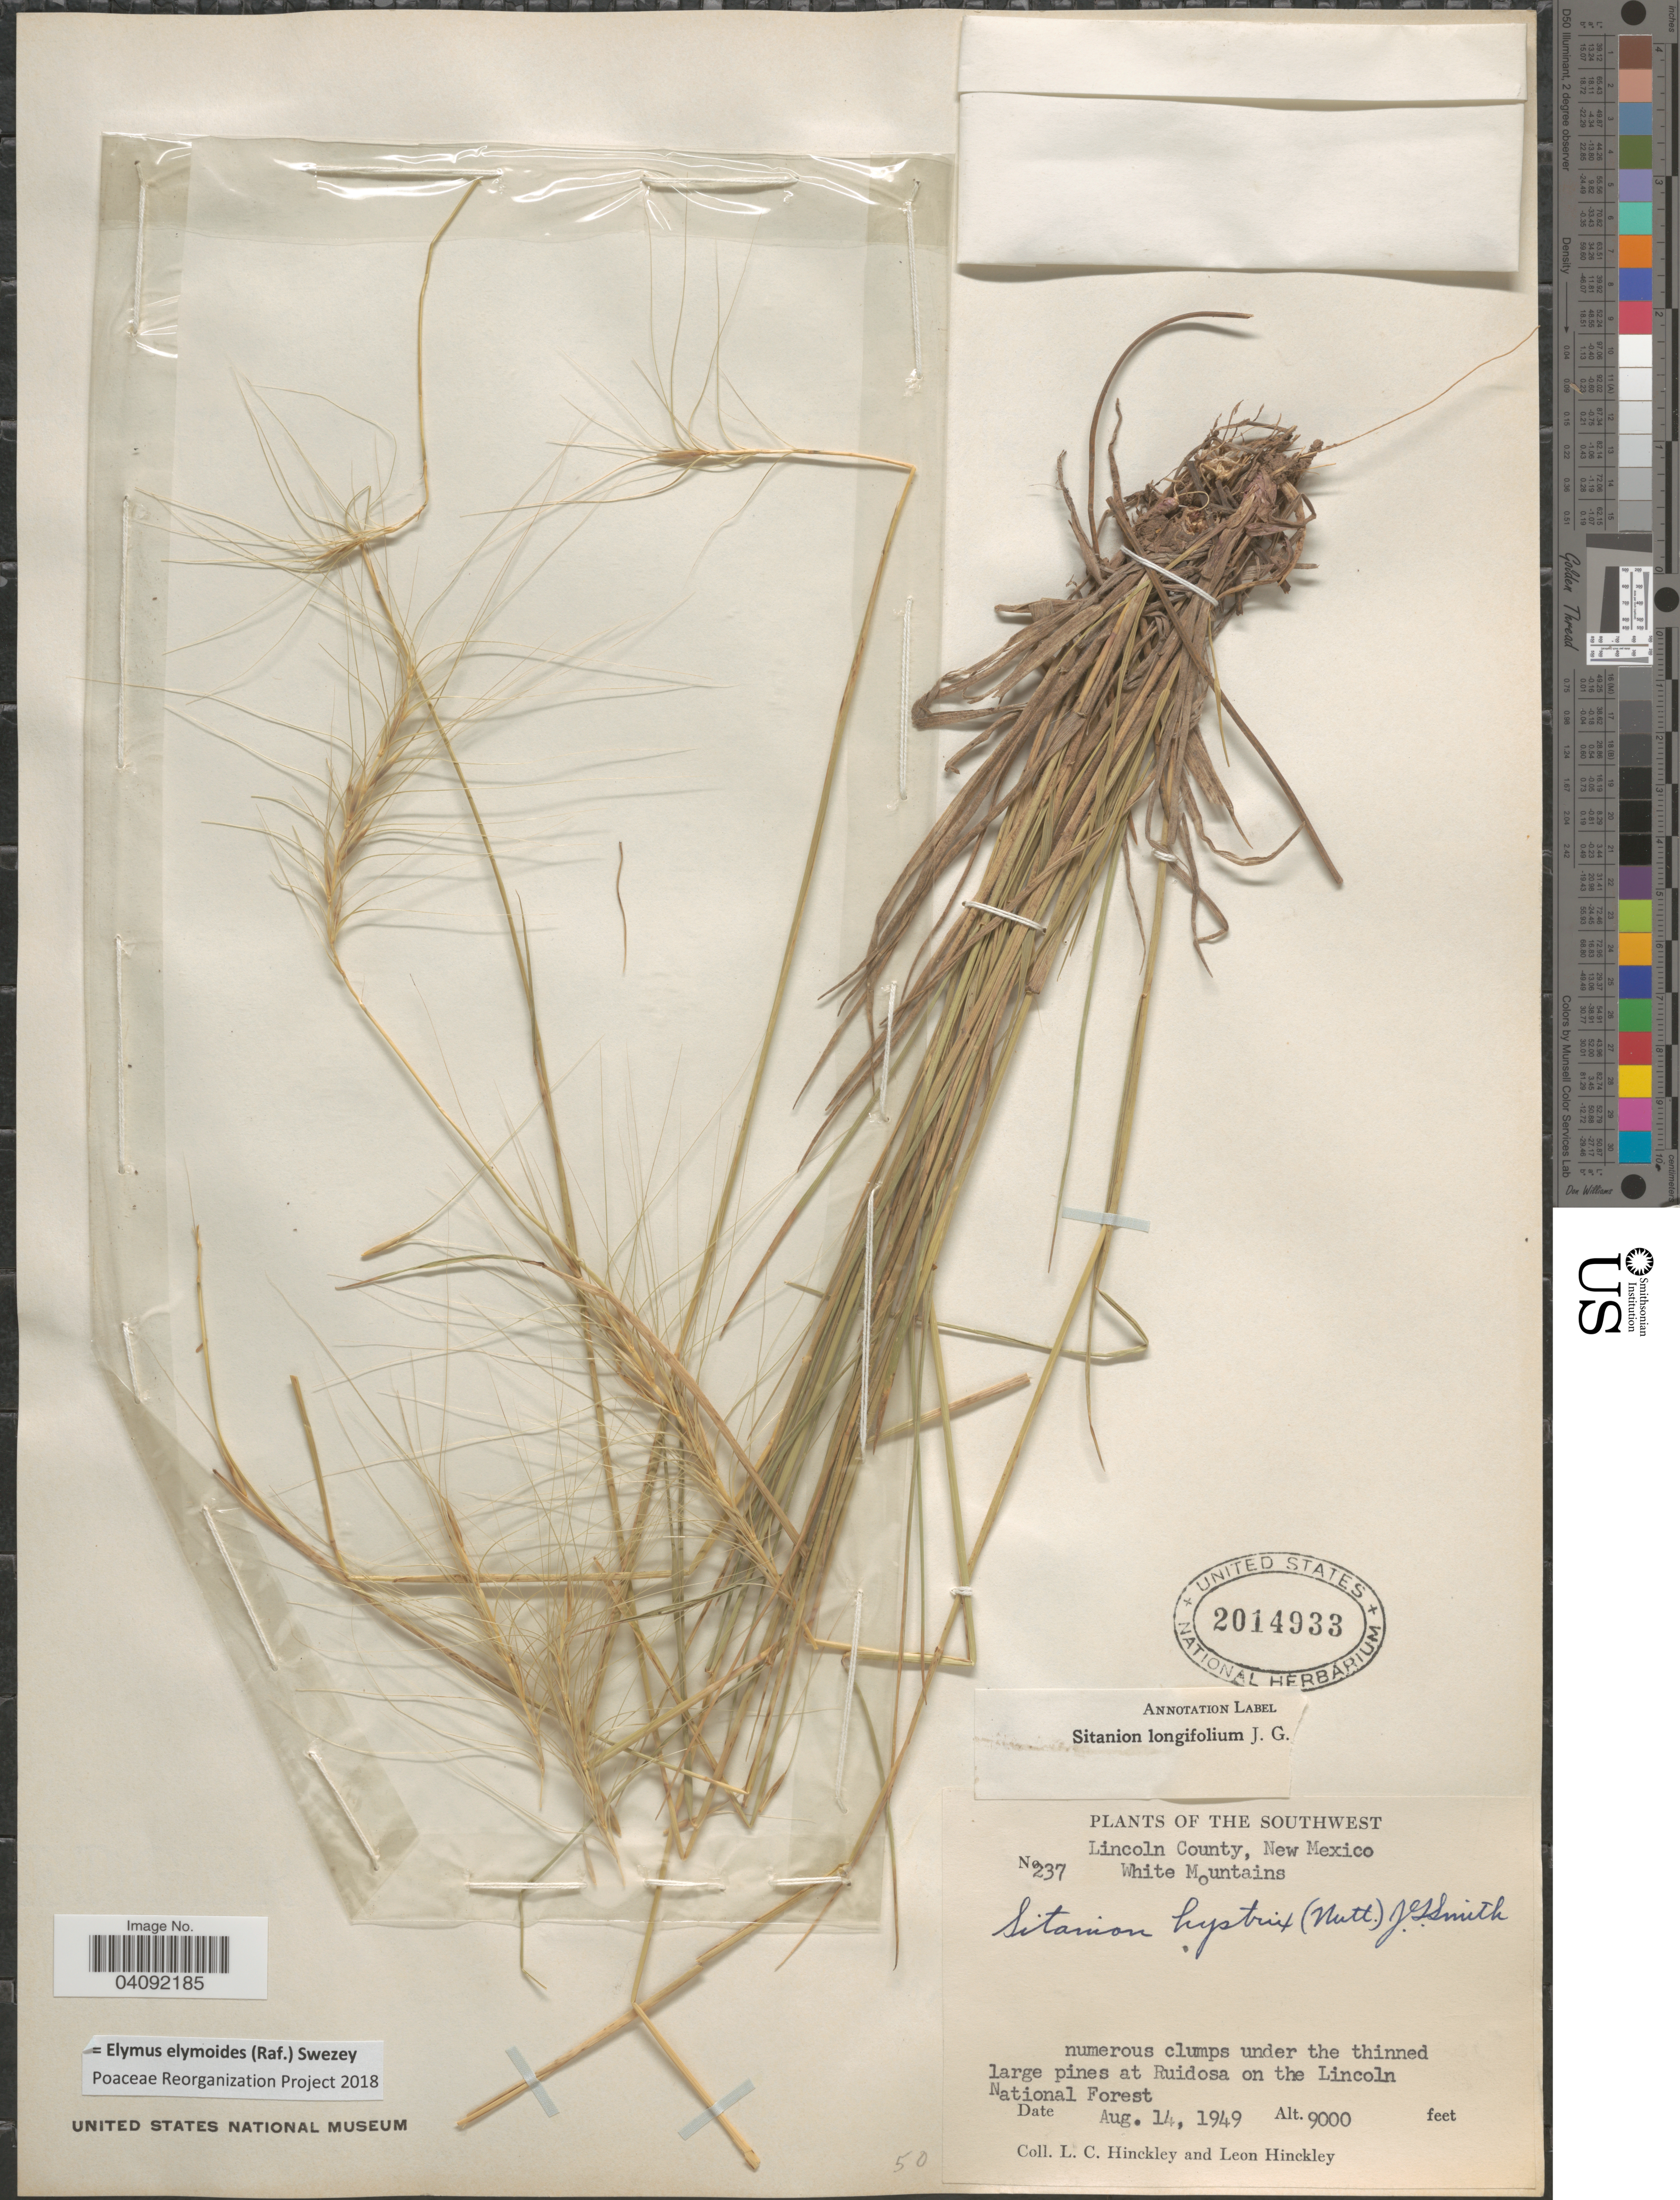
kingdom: Plantae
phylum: Tracheophyta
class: Liliopsida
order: Poales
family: Poaceae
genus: Elymus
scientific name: Elymus elymoides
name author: (Raf.) Swezey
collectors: L. Hinckley & L. Hinckley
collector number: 237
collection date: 1949-08-14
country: United States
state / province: New Mexico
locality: The Southwest. Lincoln County. White Mountains. At Ruidosa on the Lincoln National Forest.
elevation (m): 2743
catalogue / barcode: US 2014933